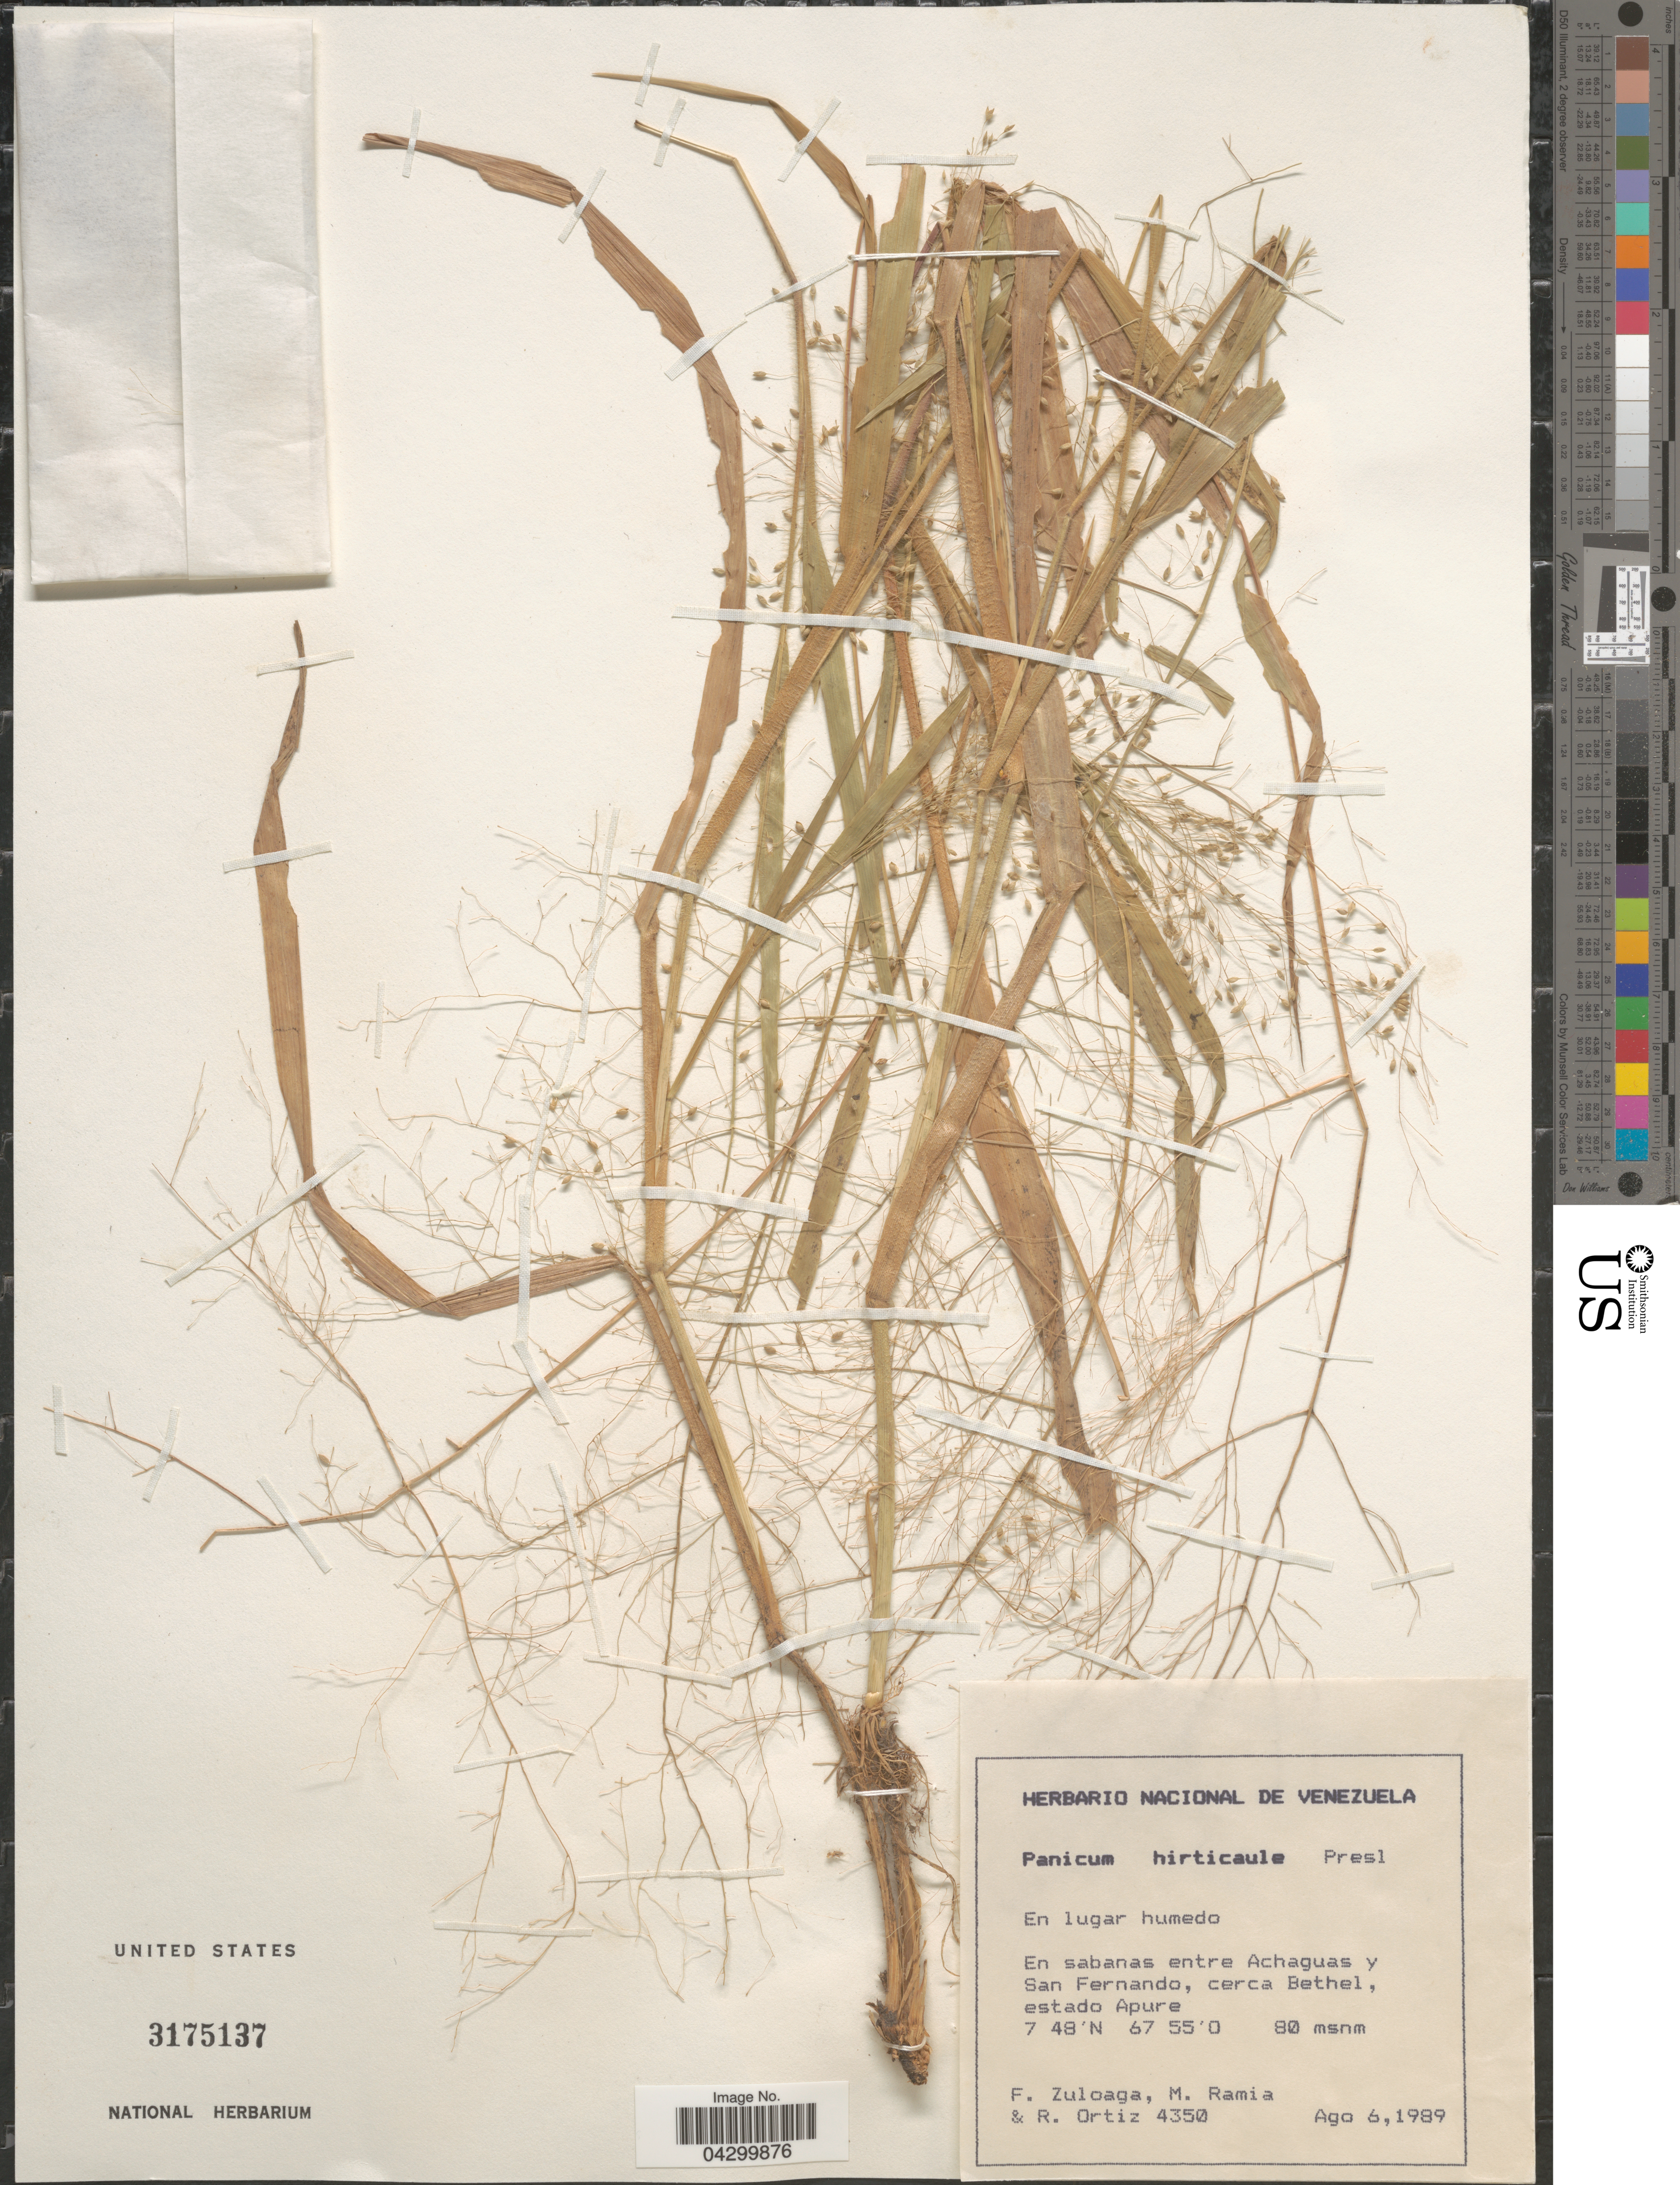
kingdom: Plantae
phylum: Tracheophyta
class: Liliopsida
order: Poales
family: Poaceae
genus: Panicum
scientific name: Panicum hirticaule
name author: J. Presl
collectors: F. Zuloaga, M. Ramia & R. Ortiz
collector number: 4350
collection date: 1989-08-06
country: Venezuela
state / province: Apure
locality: En lugar humedo. En sabanas entre Achaguas y San Fernando, cerca Bethel, estado Apure.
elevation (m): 80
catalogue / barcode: US 3175137